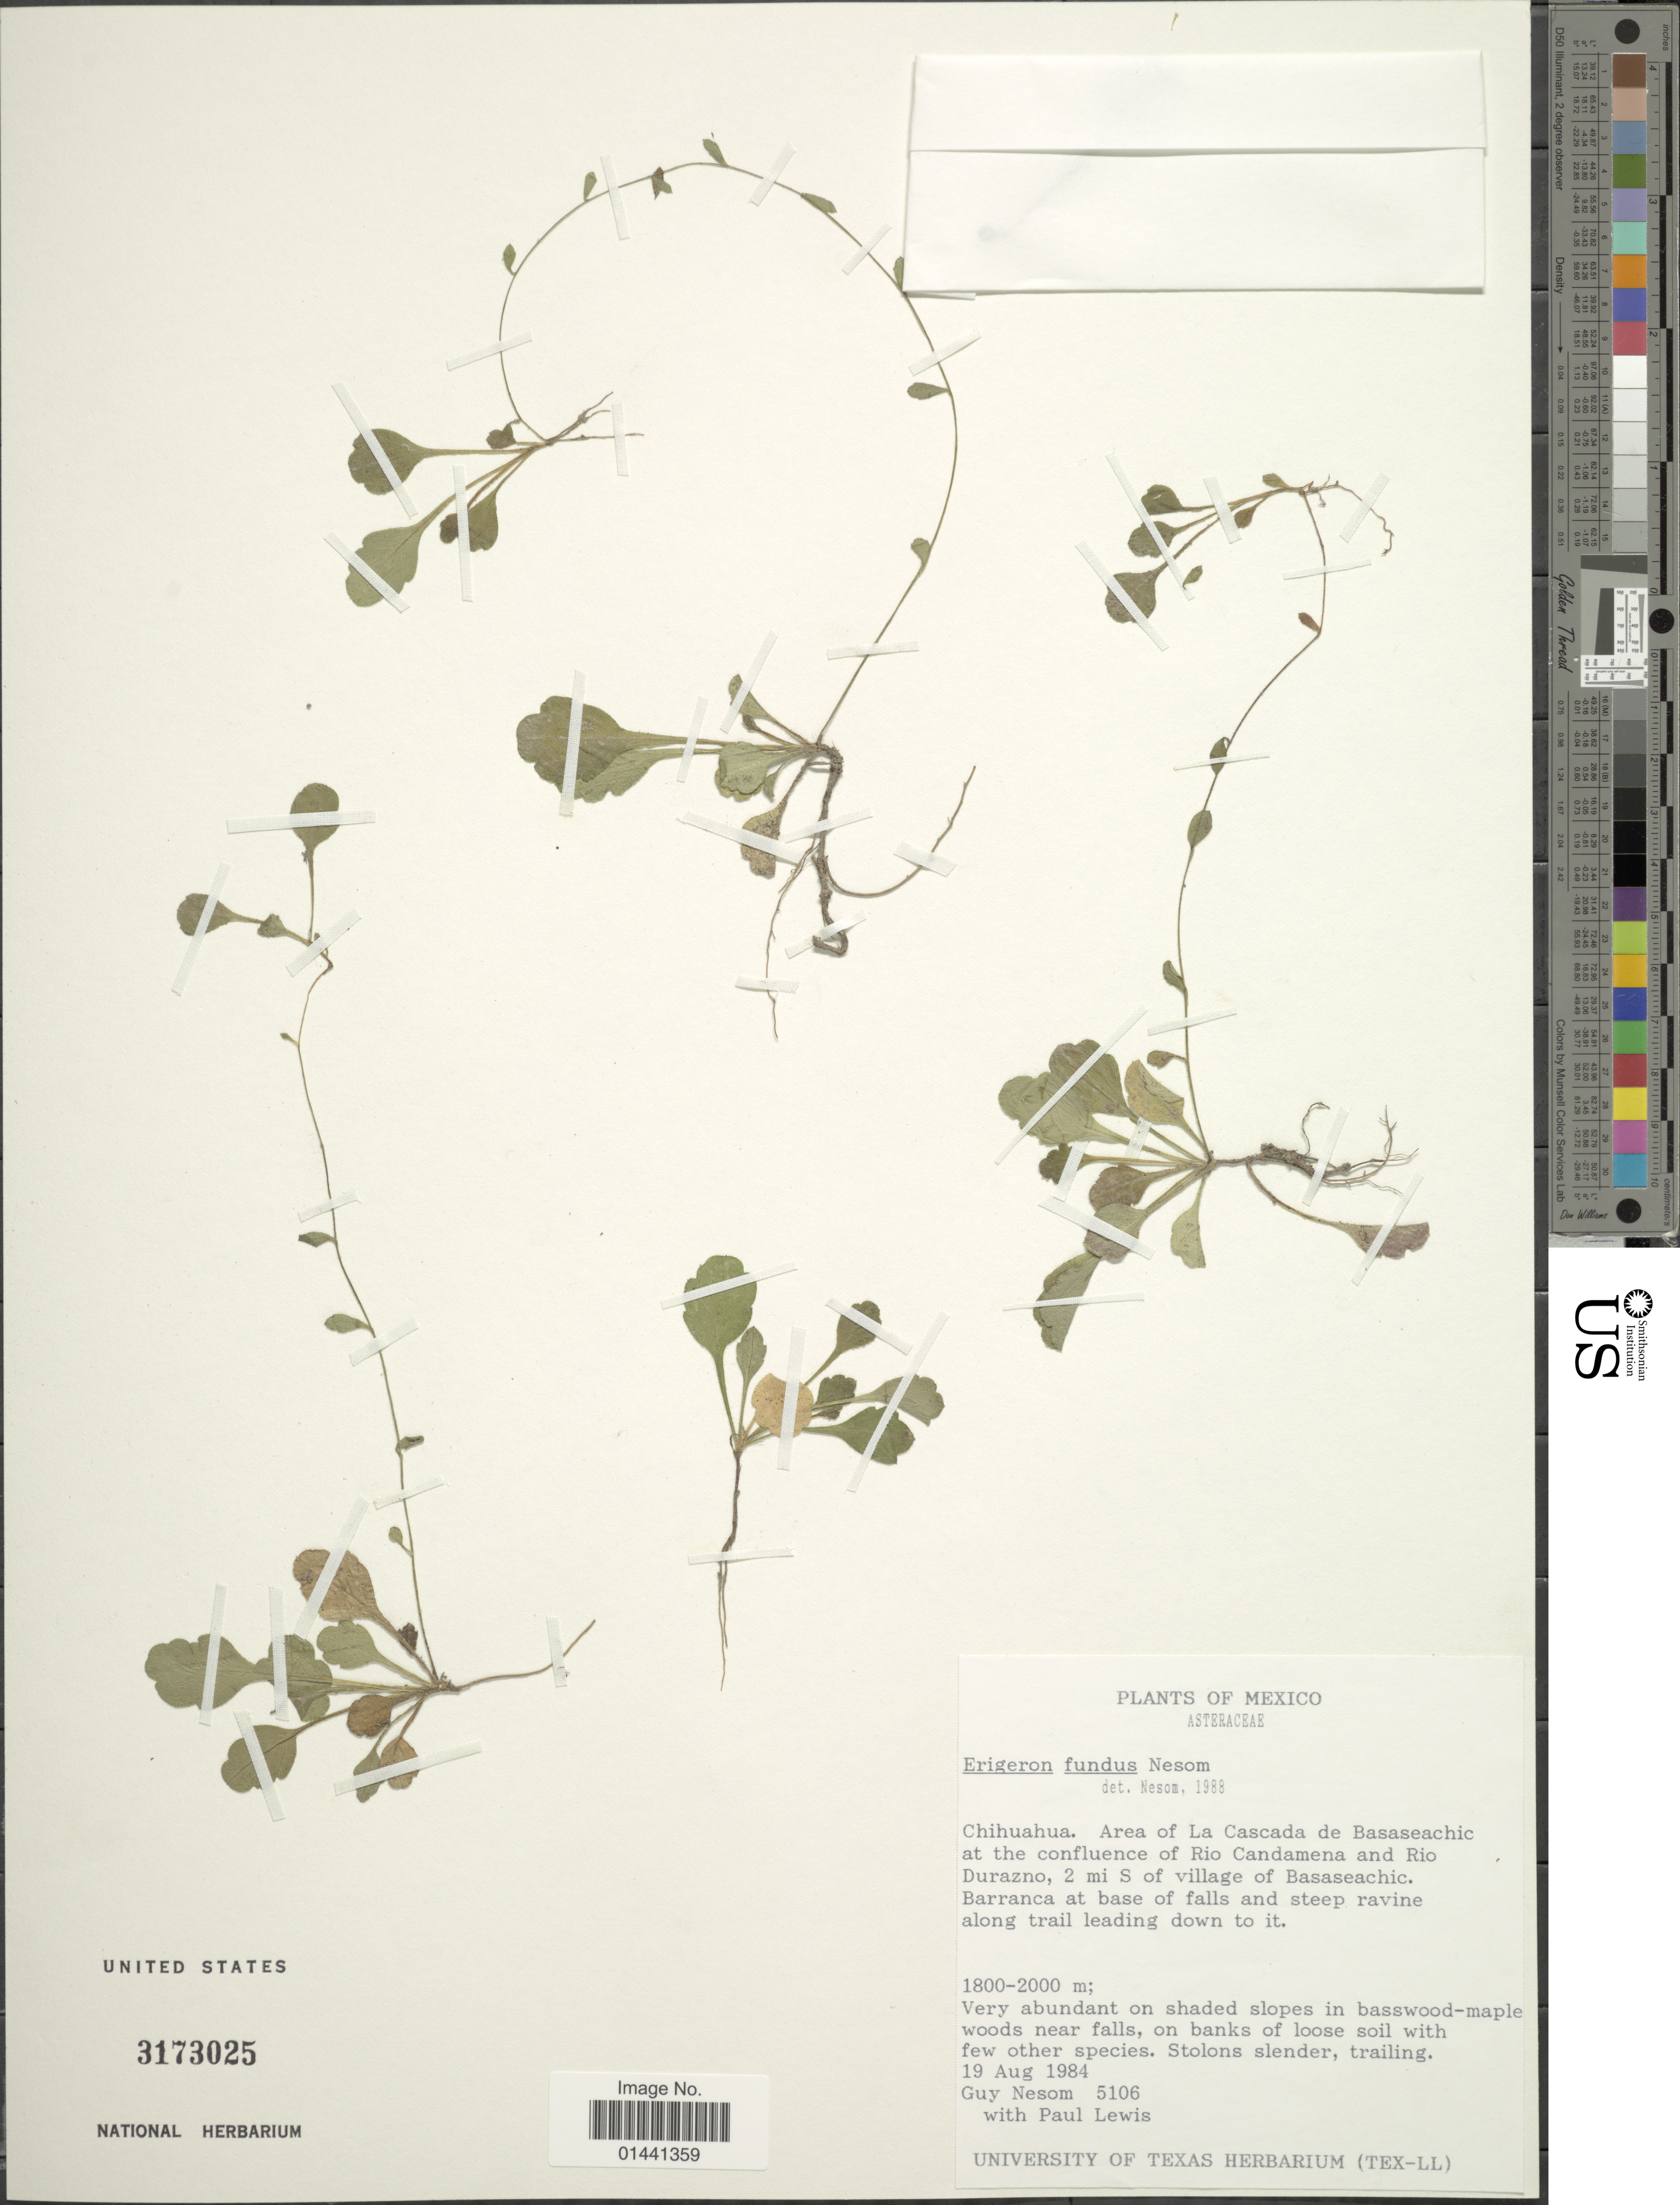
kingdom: Plantae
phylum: Tracheophyta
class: Magnoliopsida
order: Asterales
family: Asteraceae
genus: Erigeron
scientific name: Erigeron fundus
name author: G.L. Nesom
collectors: G. Nesom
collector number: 5106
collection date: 1984-08-19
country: Mexico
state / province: Chihuahua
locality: Area of La Cascada de Basaseachic at the confluence of Rio Candamena and Rio Durazno, 2 mi S of village of Basaseachic, Barranca at base of falls and steep ravine along trail leading down to it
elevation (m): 1800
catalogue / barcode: US 3173025